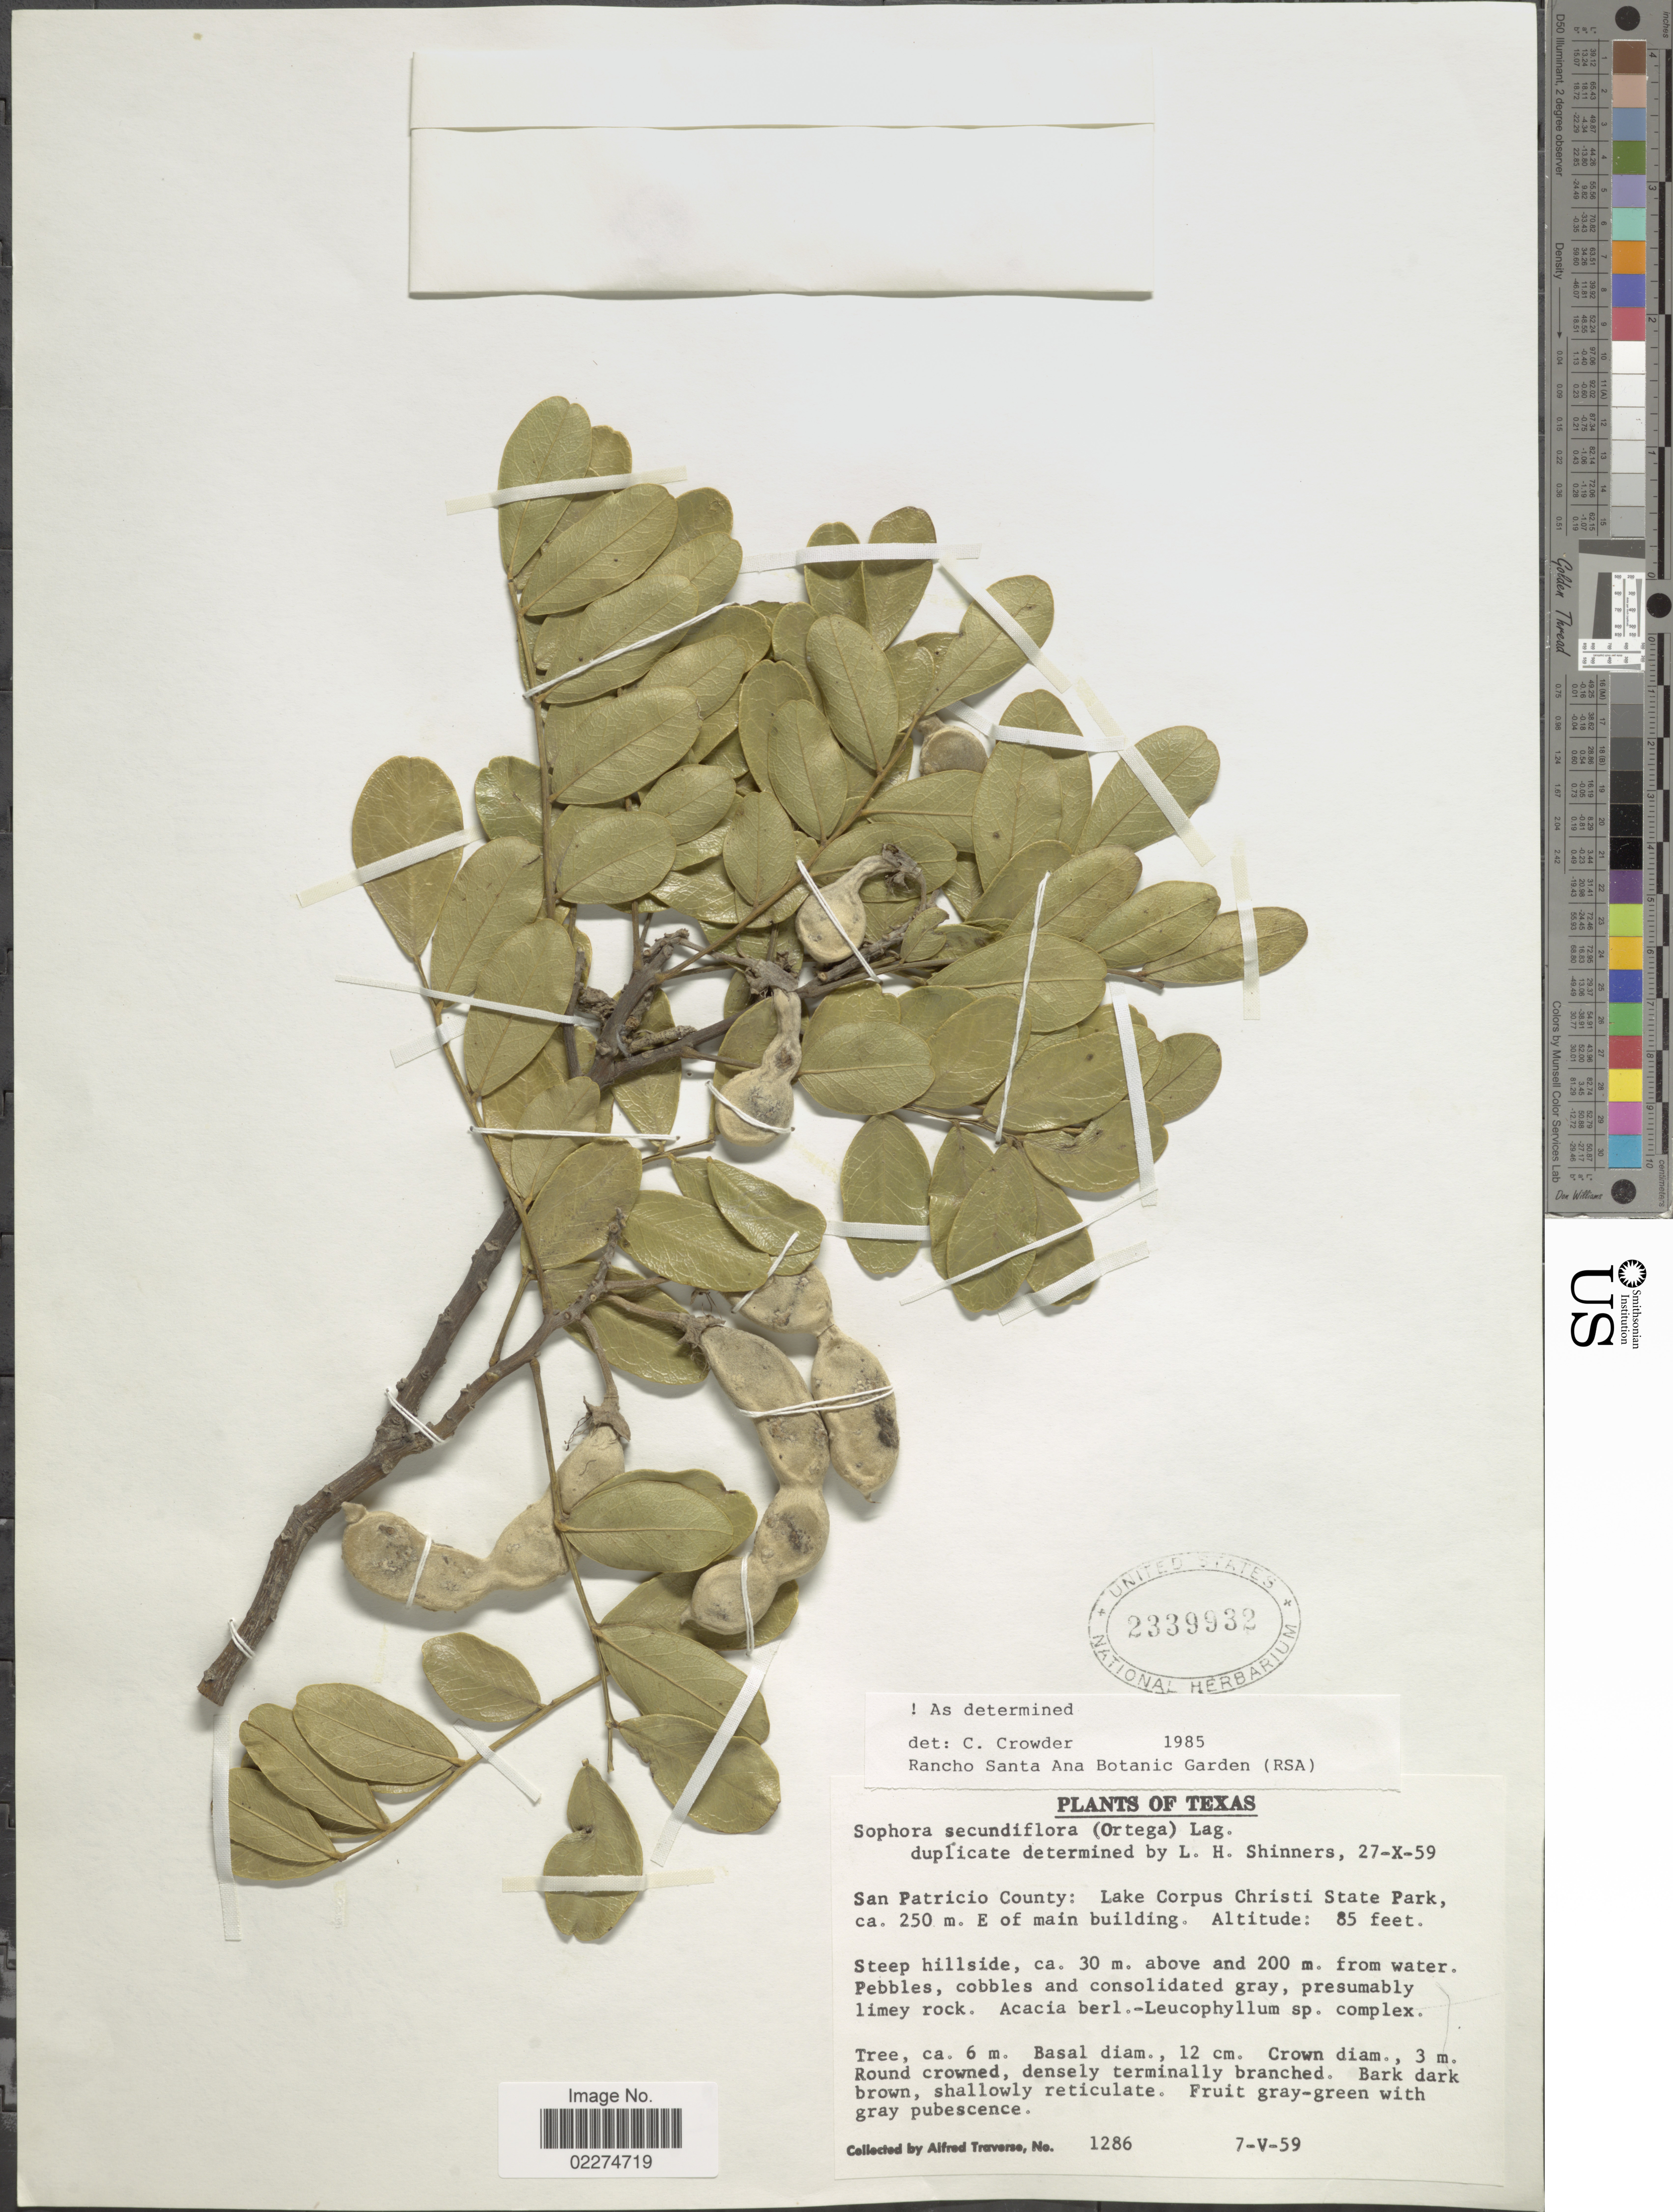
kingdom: Plantae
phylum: Tracheophyta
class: Magnoliopsida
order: Fabales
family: Fabaceae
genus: Dermatophyllum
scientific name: Dermatophyllum secundiflorum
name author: (Ortega) Gandhi & Reveal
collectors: A. Traverse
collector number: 1286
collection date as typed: Transcribed d/m/y: 7/5/59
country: United States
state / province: Texas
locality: San Patricio County: Lake Corpus Christi State Park, 250 m. E of main building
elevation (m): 26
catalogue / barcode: US 2339932